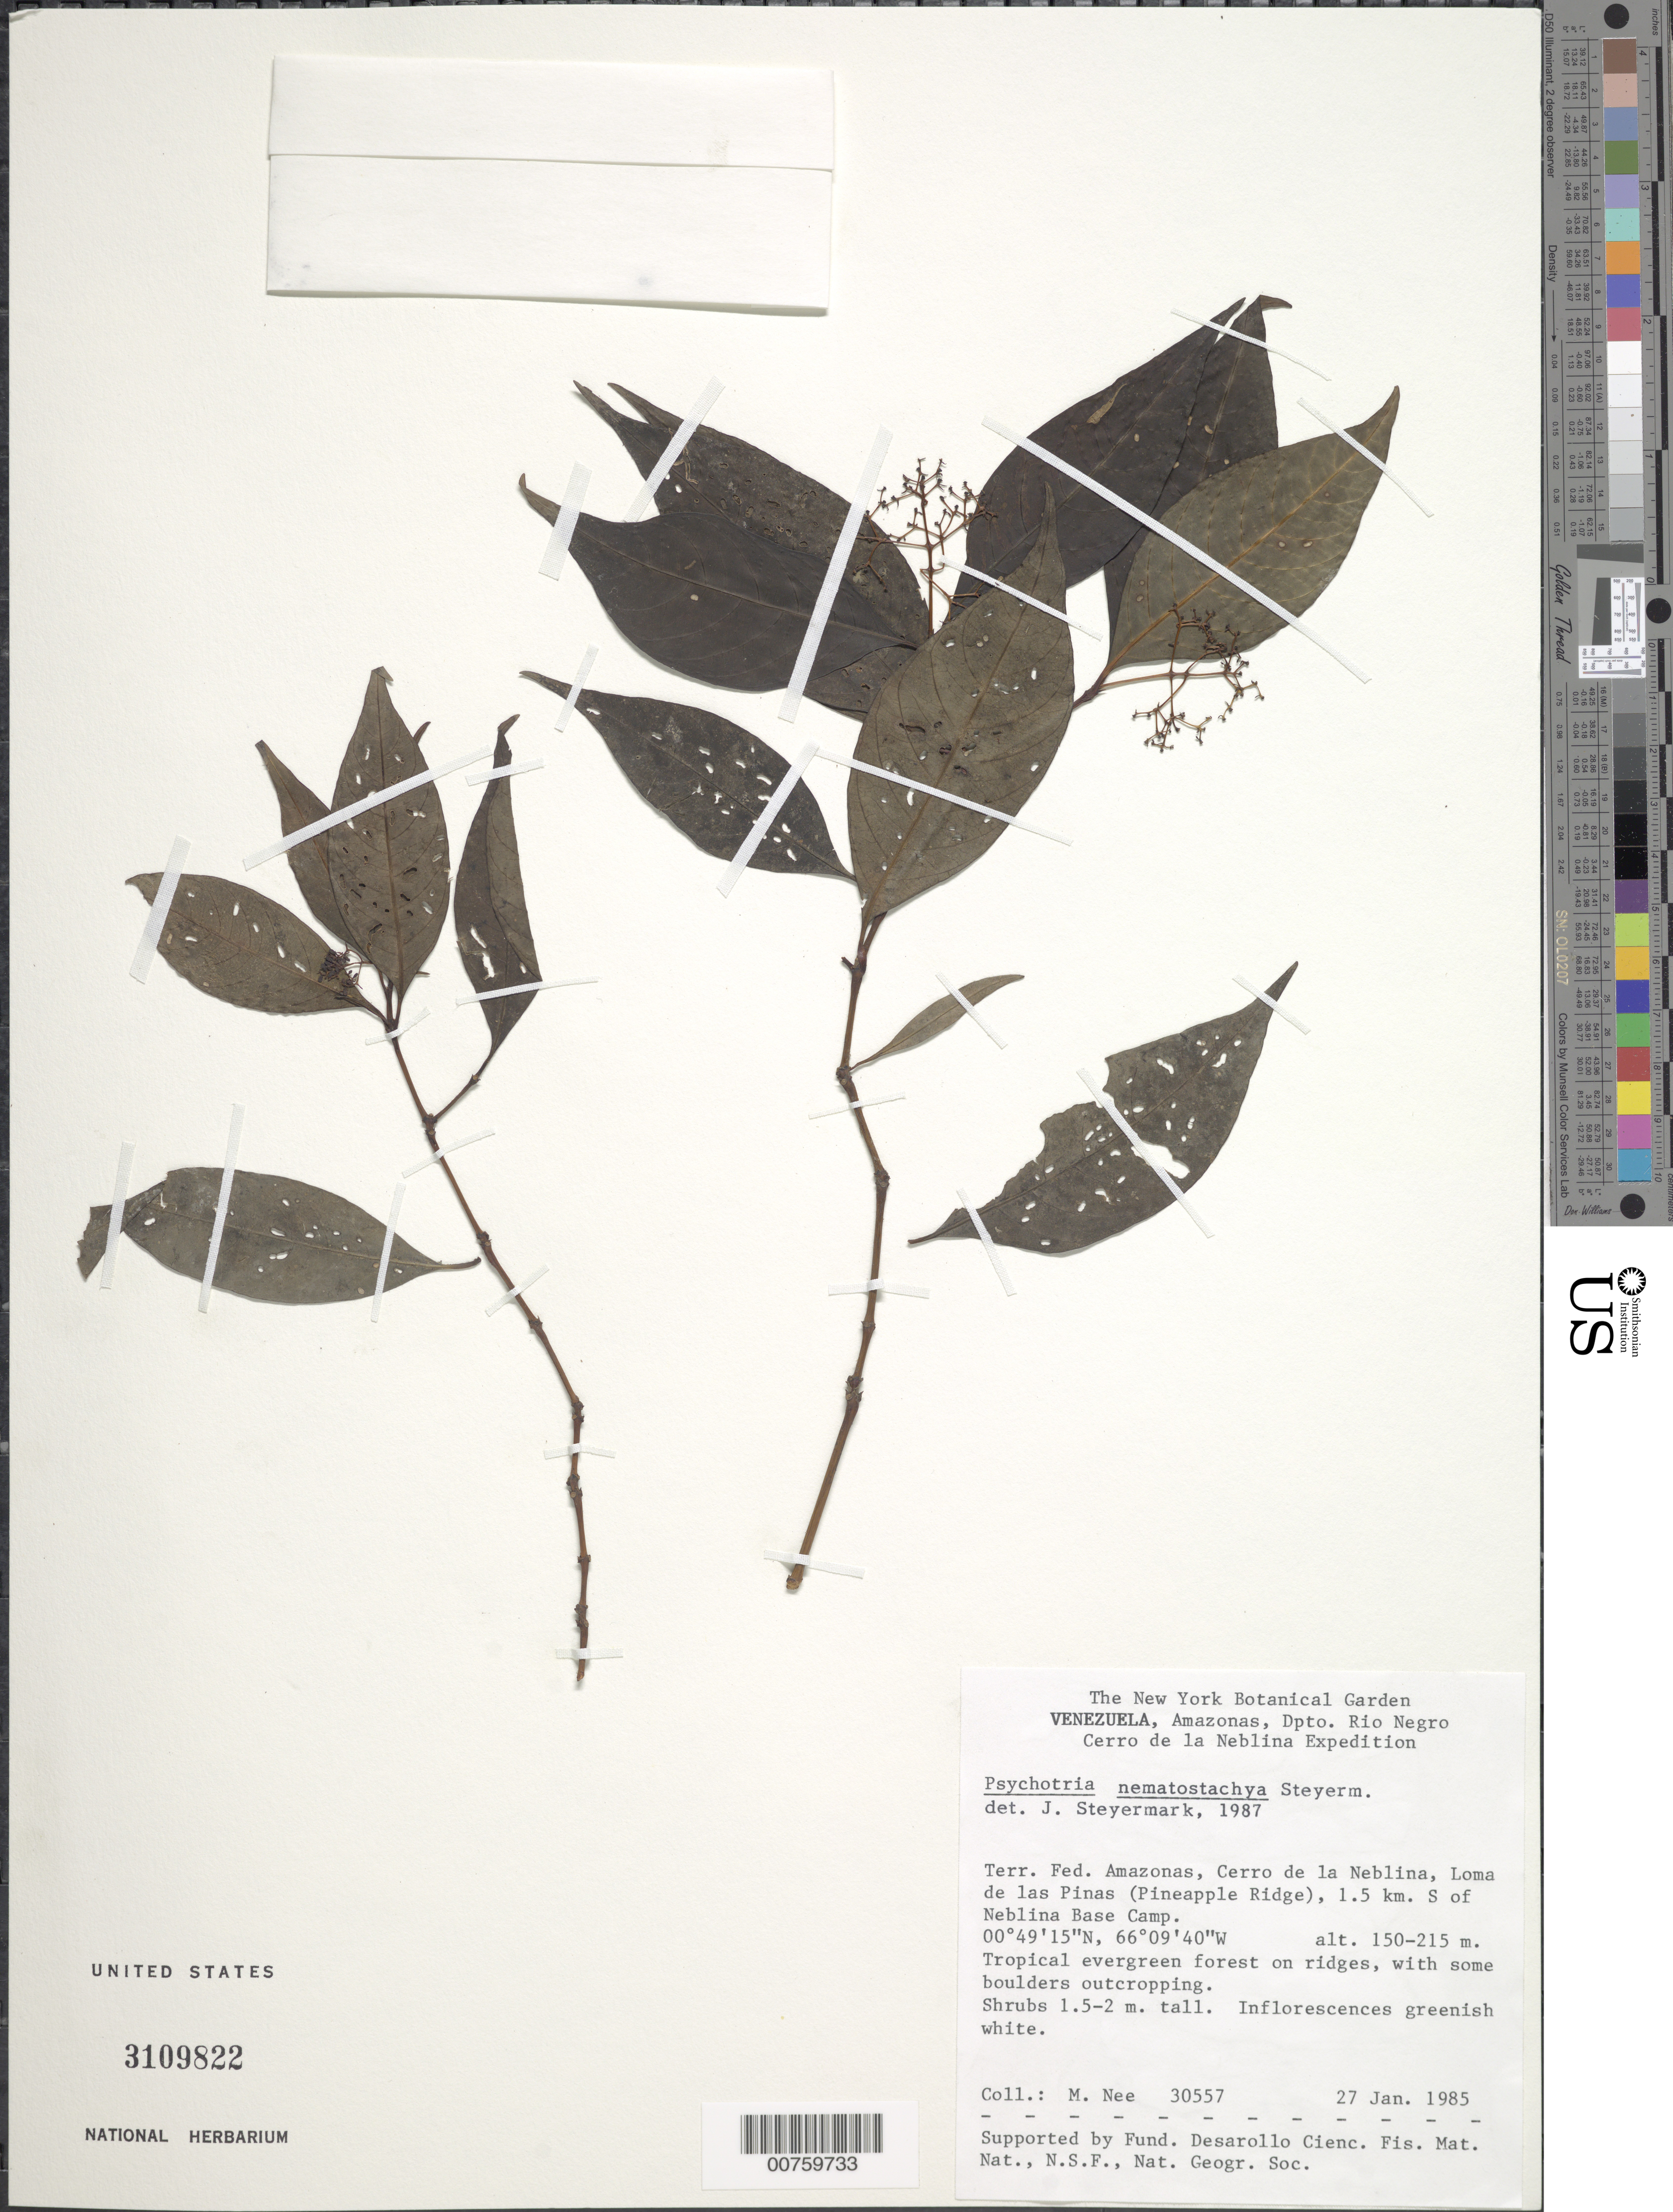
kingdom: Plantae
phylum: Tracheophyta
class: Magnoliopsida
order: Gentianales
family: Rubiaceae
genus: Psychotria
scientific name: Psychotria nematostachya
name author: Steyerm.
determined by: Steyermark, Julian A., (VEN)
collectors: M. Nee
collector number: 30557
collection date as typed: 27-Jan-85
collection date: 1985-01-27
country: Venezuela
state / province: Amazonas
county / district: Río Negro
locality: Cerro de la Neblina, Loma de las Pinas (Pineapple Ridge), 1.5 km S of Neblina Base Camp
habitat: Tropical evergreen forest on ridges, with some boulders outcropping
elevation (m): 150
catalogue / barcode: US 3109822